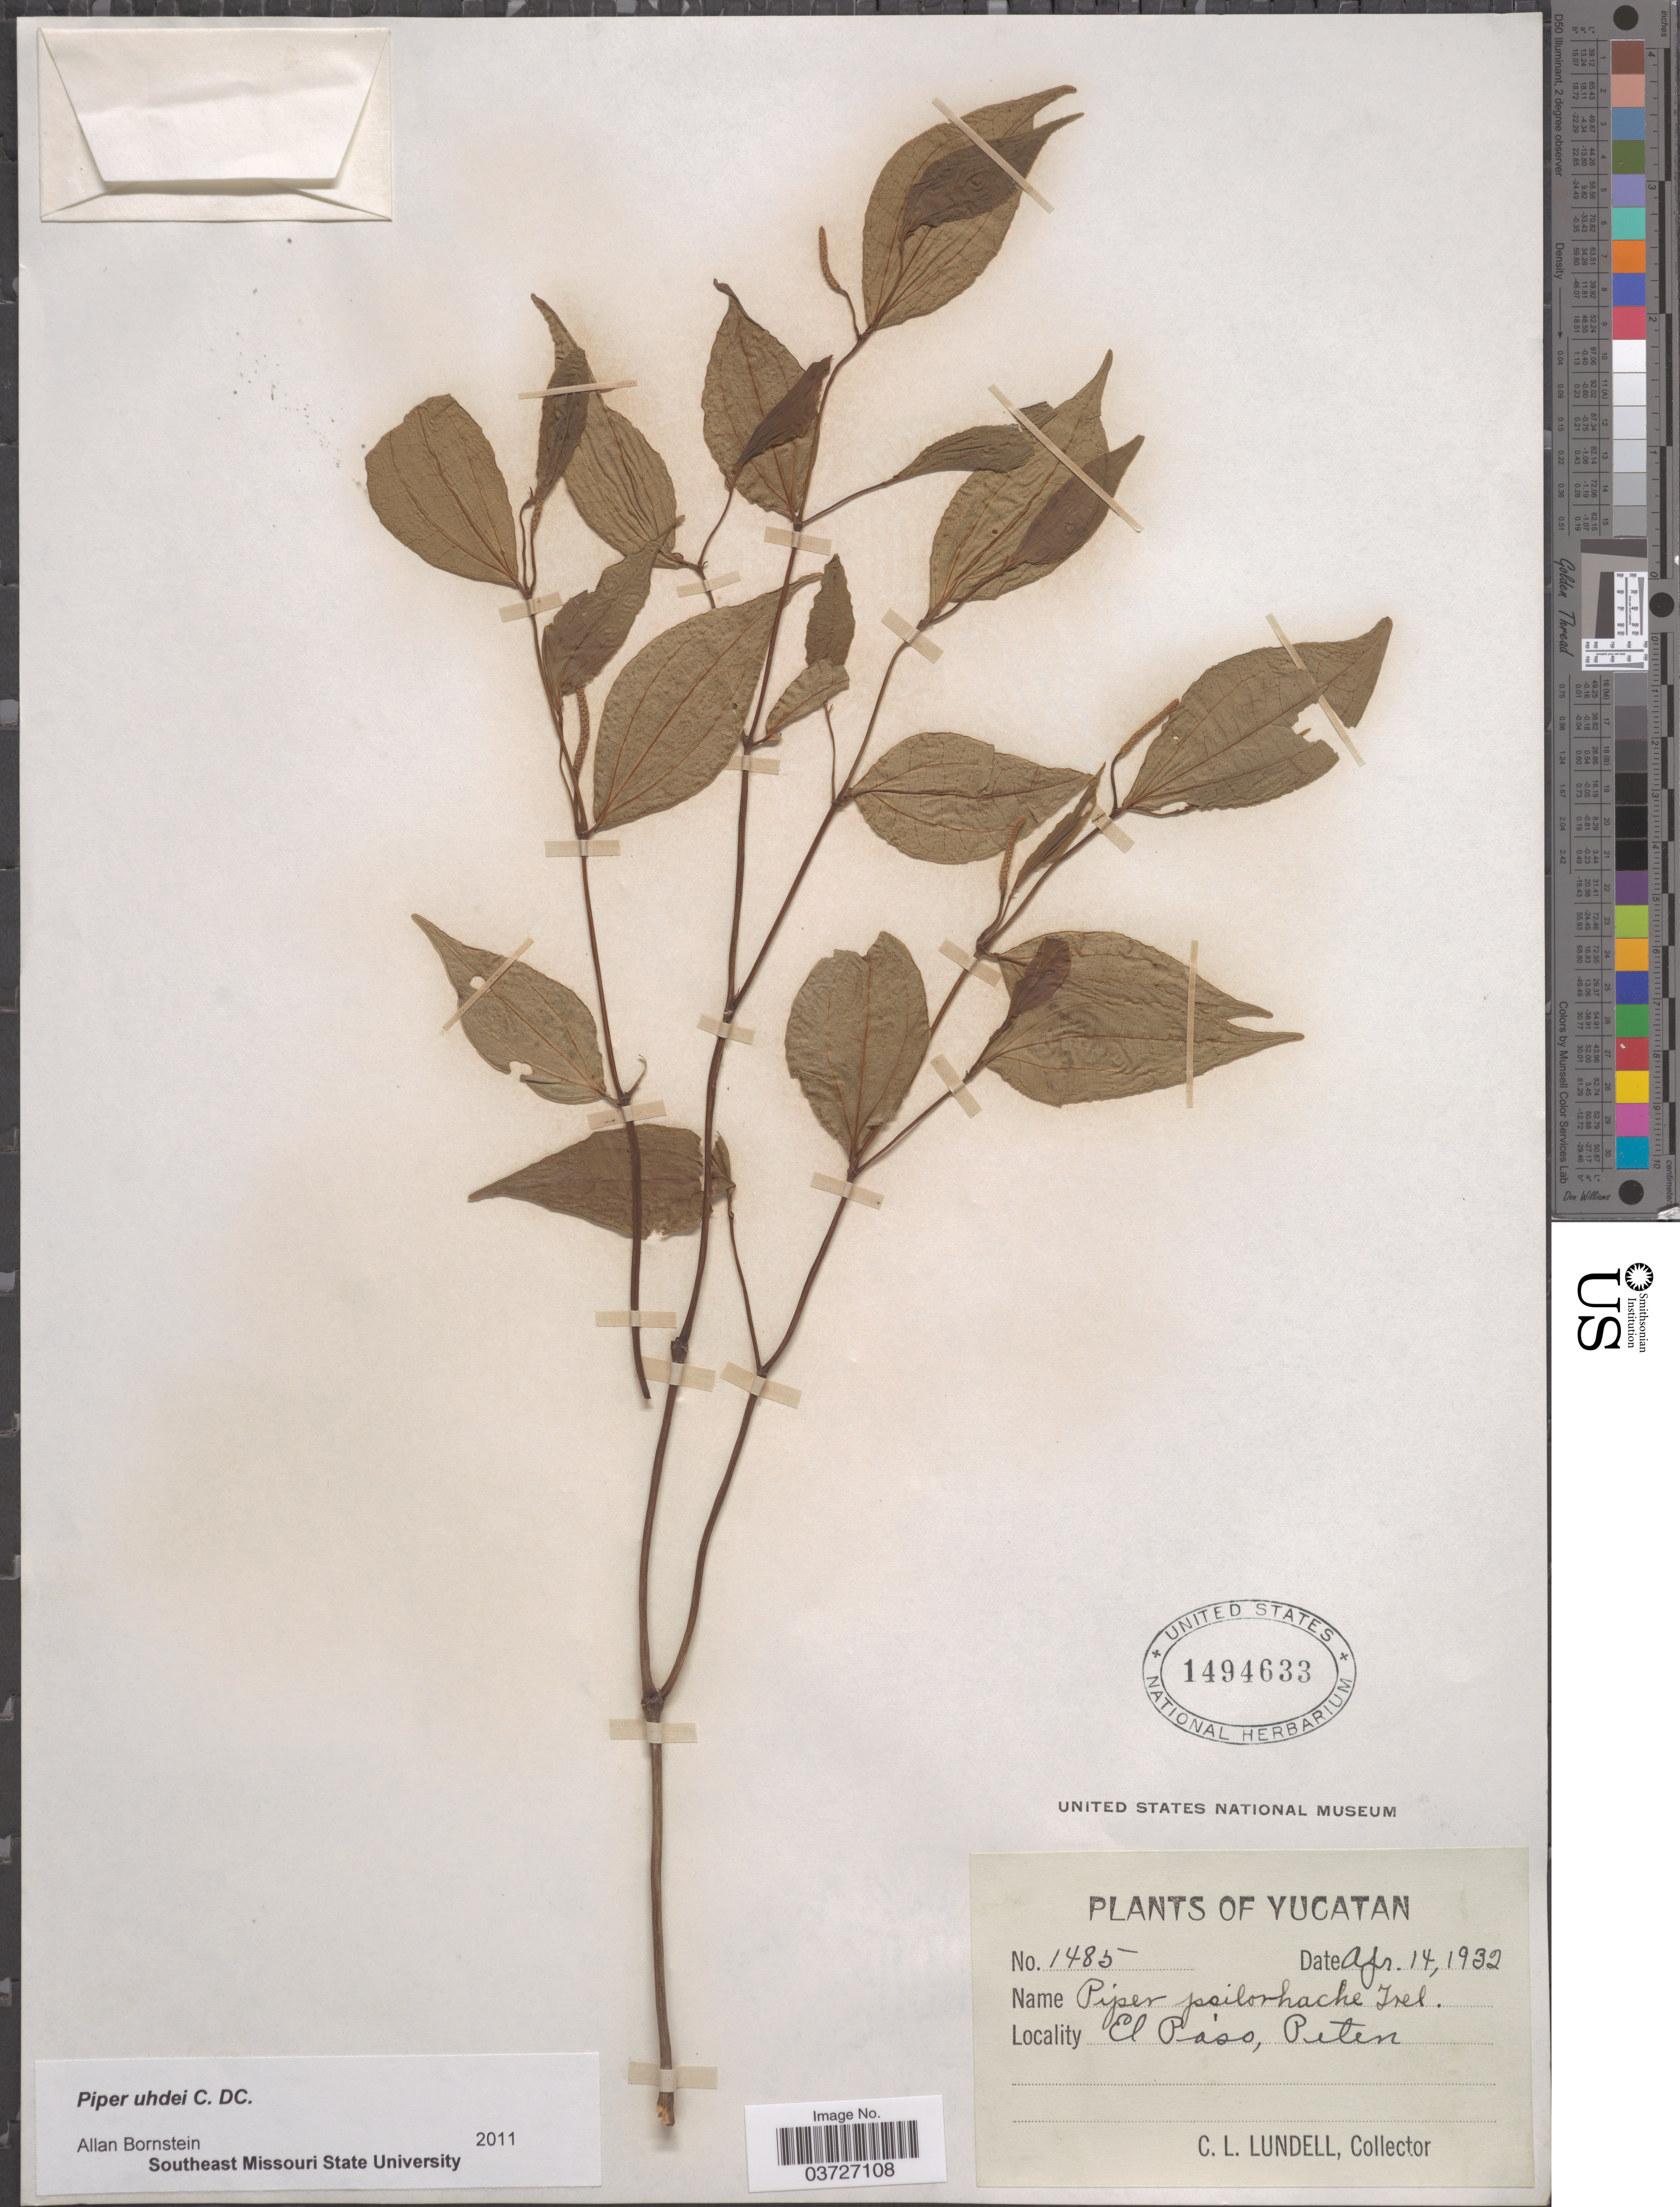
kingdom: Plantae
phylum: Tracheophyta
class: Magnoliopsida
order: Piperales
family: Piperaceae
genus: Piper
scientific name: Piper uhdei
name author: C. DC.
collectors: C. L. Lundell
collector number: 1485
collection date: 1932-04-14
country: Mexico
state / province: Yucatán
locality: El Páso, Peten.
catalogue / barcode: US 1494633